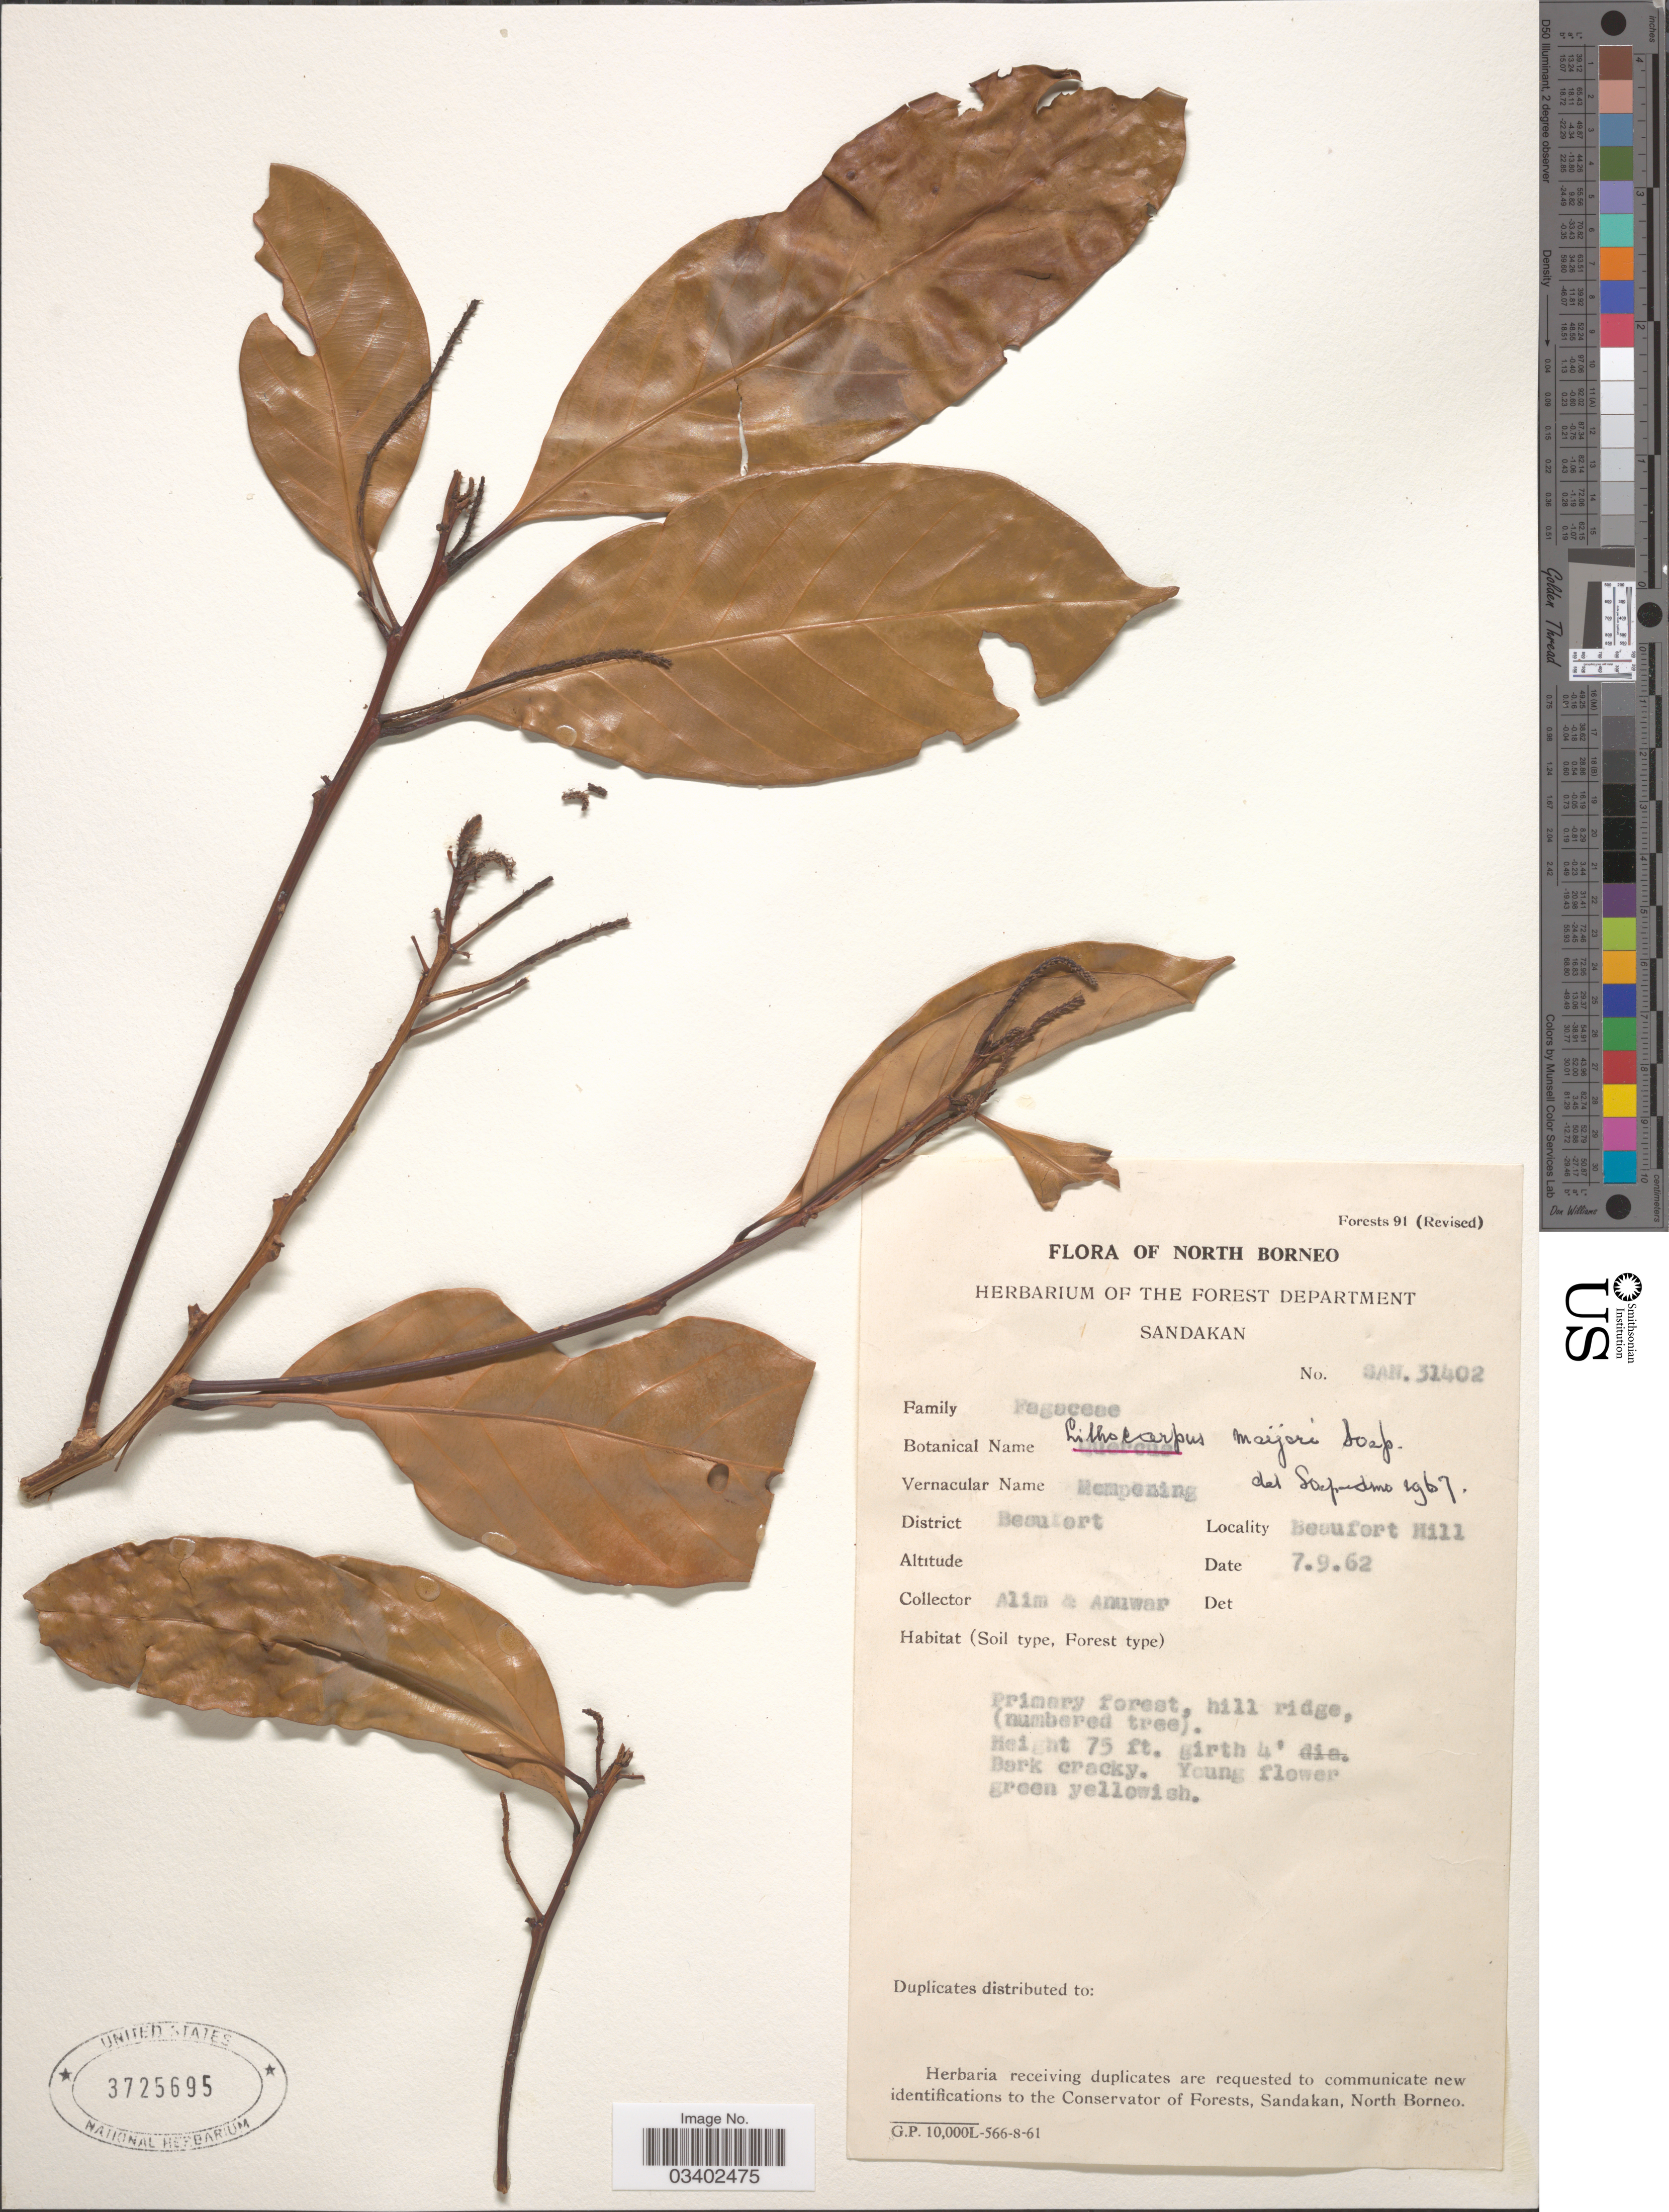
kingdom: Plantae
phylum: Tracheophyta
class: Magnoliopsida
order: Fagales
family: Fagaceae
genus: Lithocarpus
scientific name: Lithocarpus meijeri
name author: Soepadmo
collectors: Alim & Anuwar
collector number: SAN.31402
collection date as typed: Transcribed d/m/y: 7/9/62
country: Malaysia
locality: North Borneo. District Beaufort. Beaufort Hill.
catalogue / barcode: US 3725695